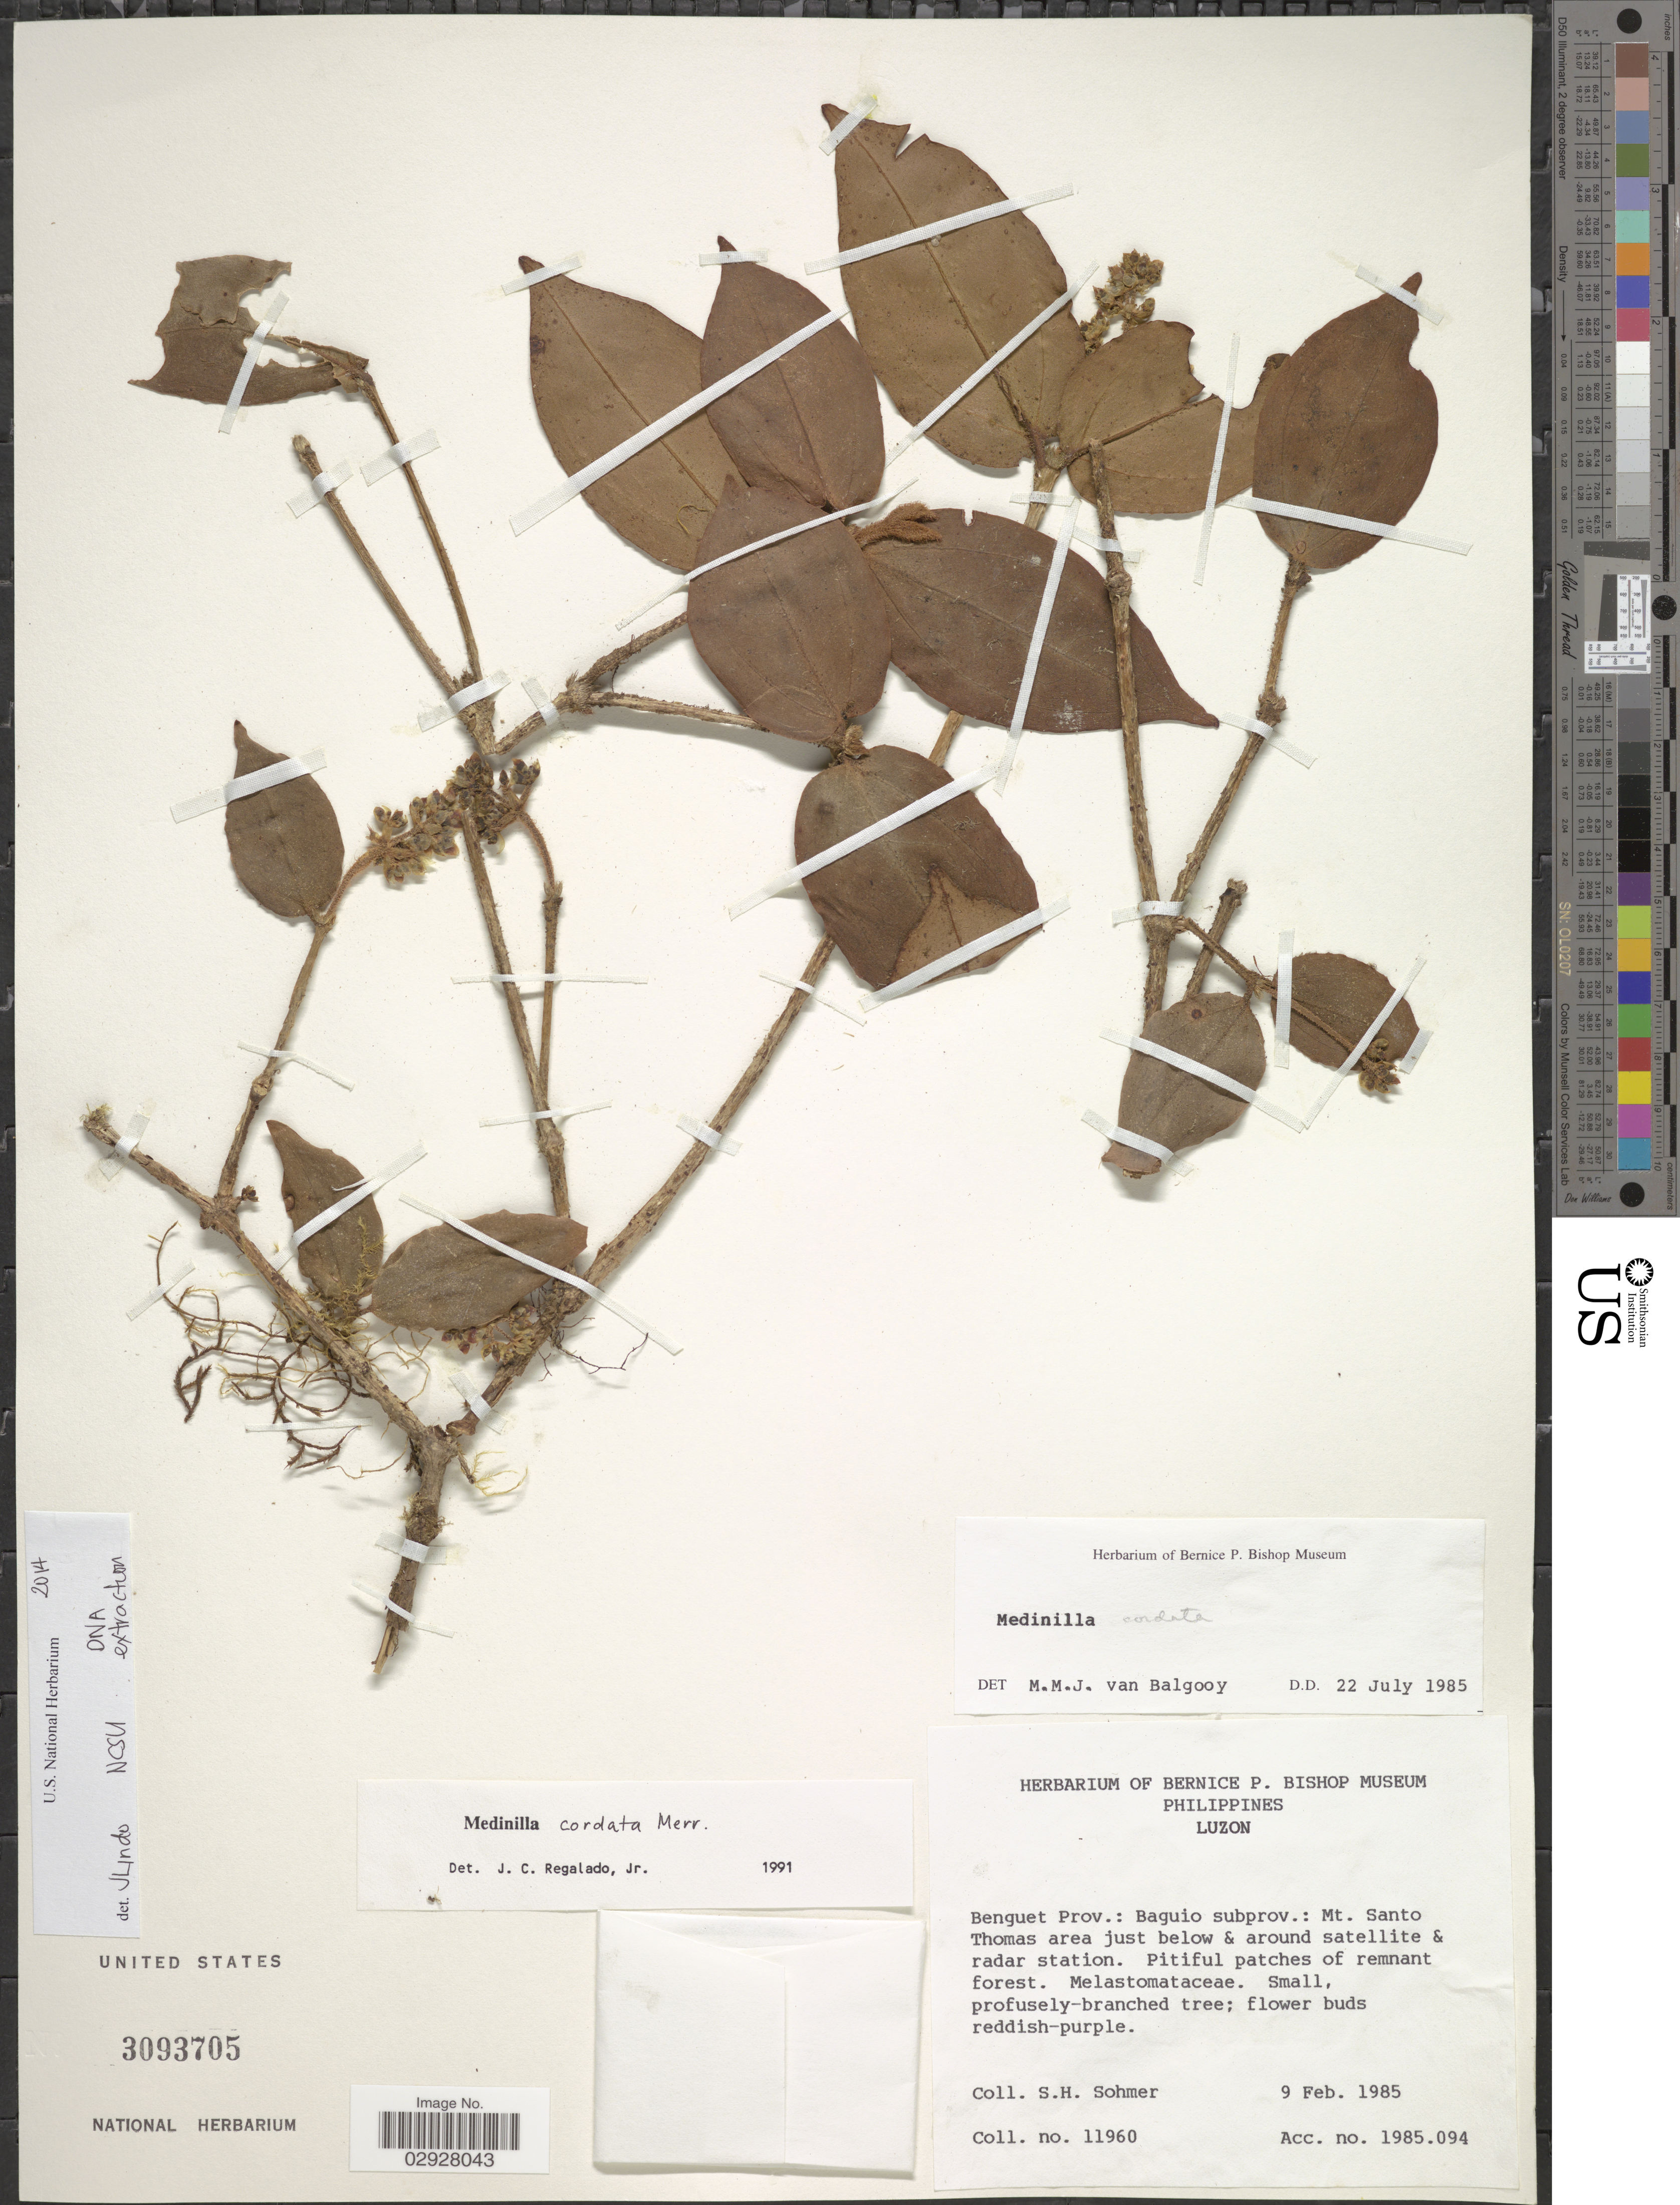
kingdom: Plantae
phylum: Tracheophyta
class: Magnoliopsida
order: Myrtales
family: Melastomataceae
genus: Medinilla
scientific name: Medinilla cordata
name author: Merr.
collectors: S. H. Sohmer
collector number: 11960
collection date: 1985-02-09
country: Philippines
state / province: Cordillera (Administrative Region)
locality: Benguet Prov.: Baguio subprov.: Mt. Santo Thomas area just below & around satellite & radar area just below & around satellite & radar station.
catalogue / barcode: US 3093705